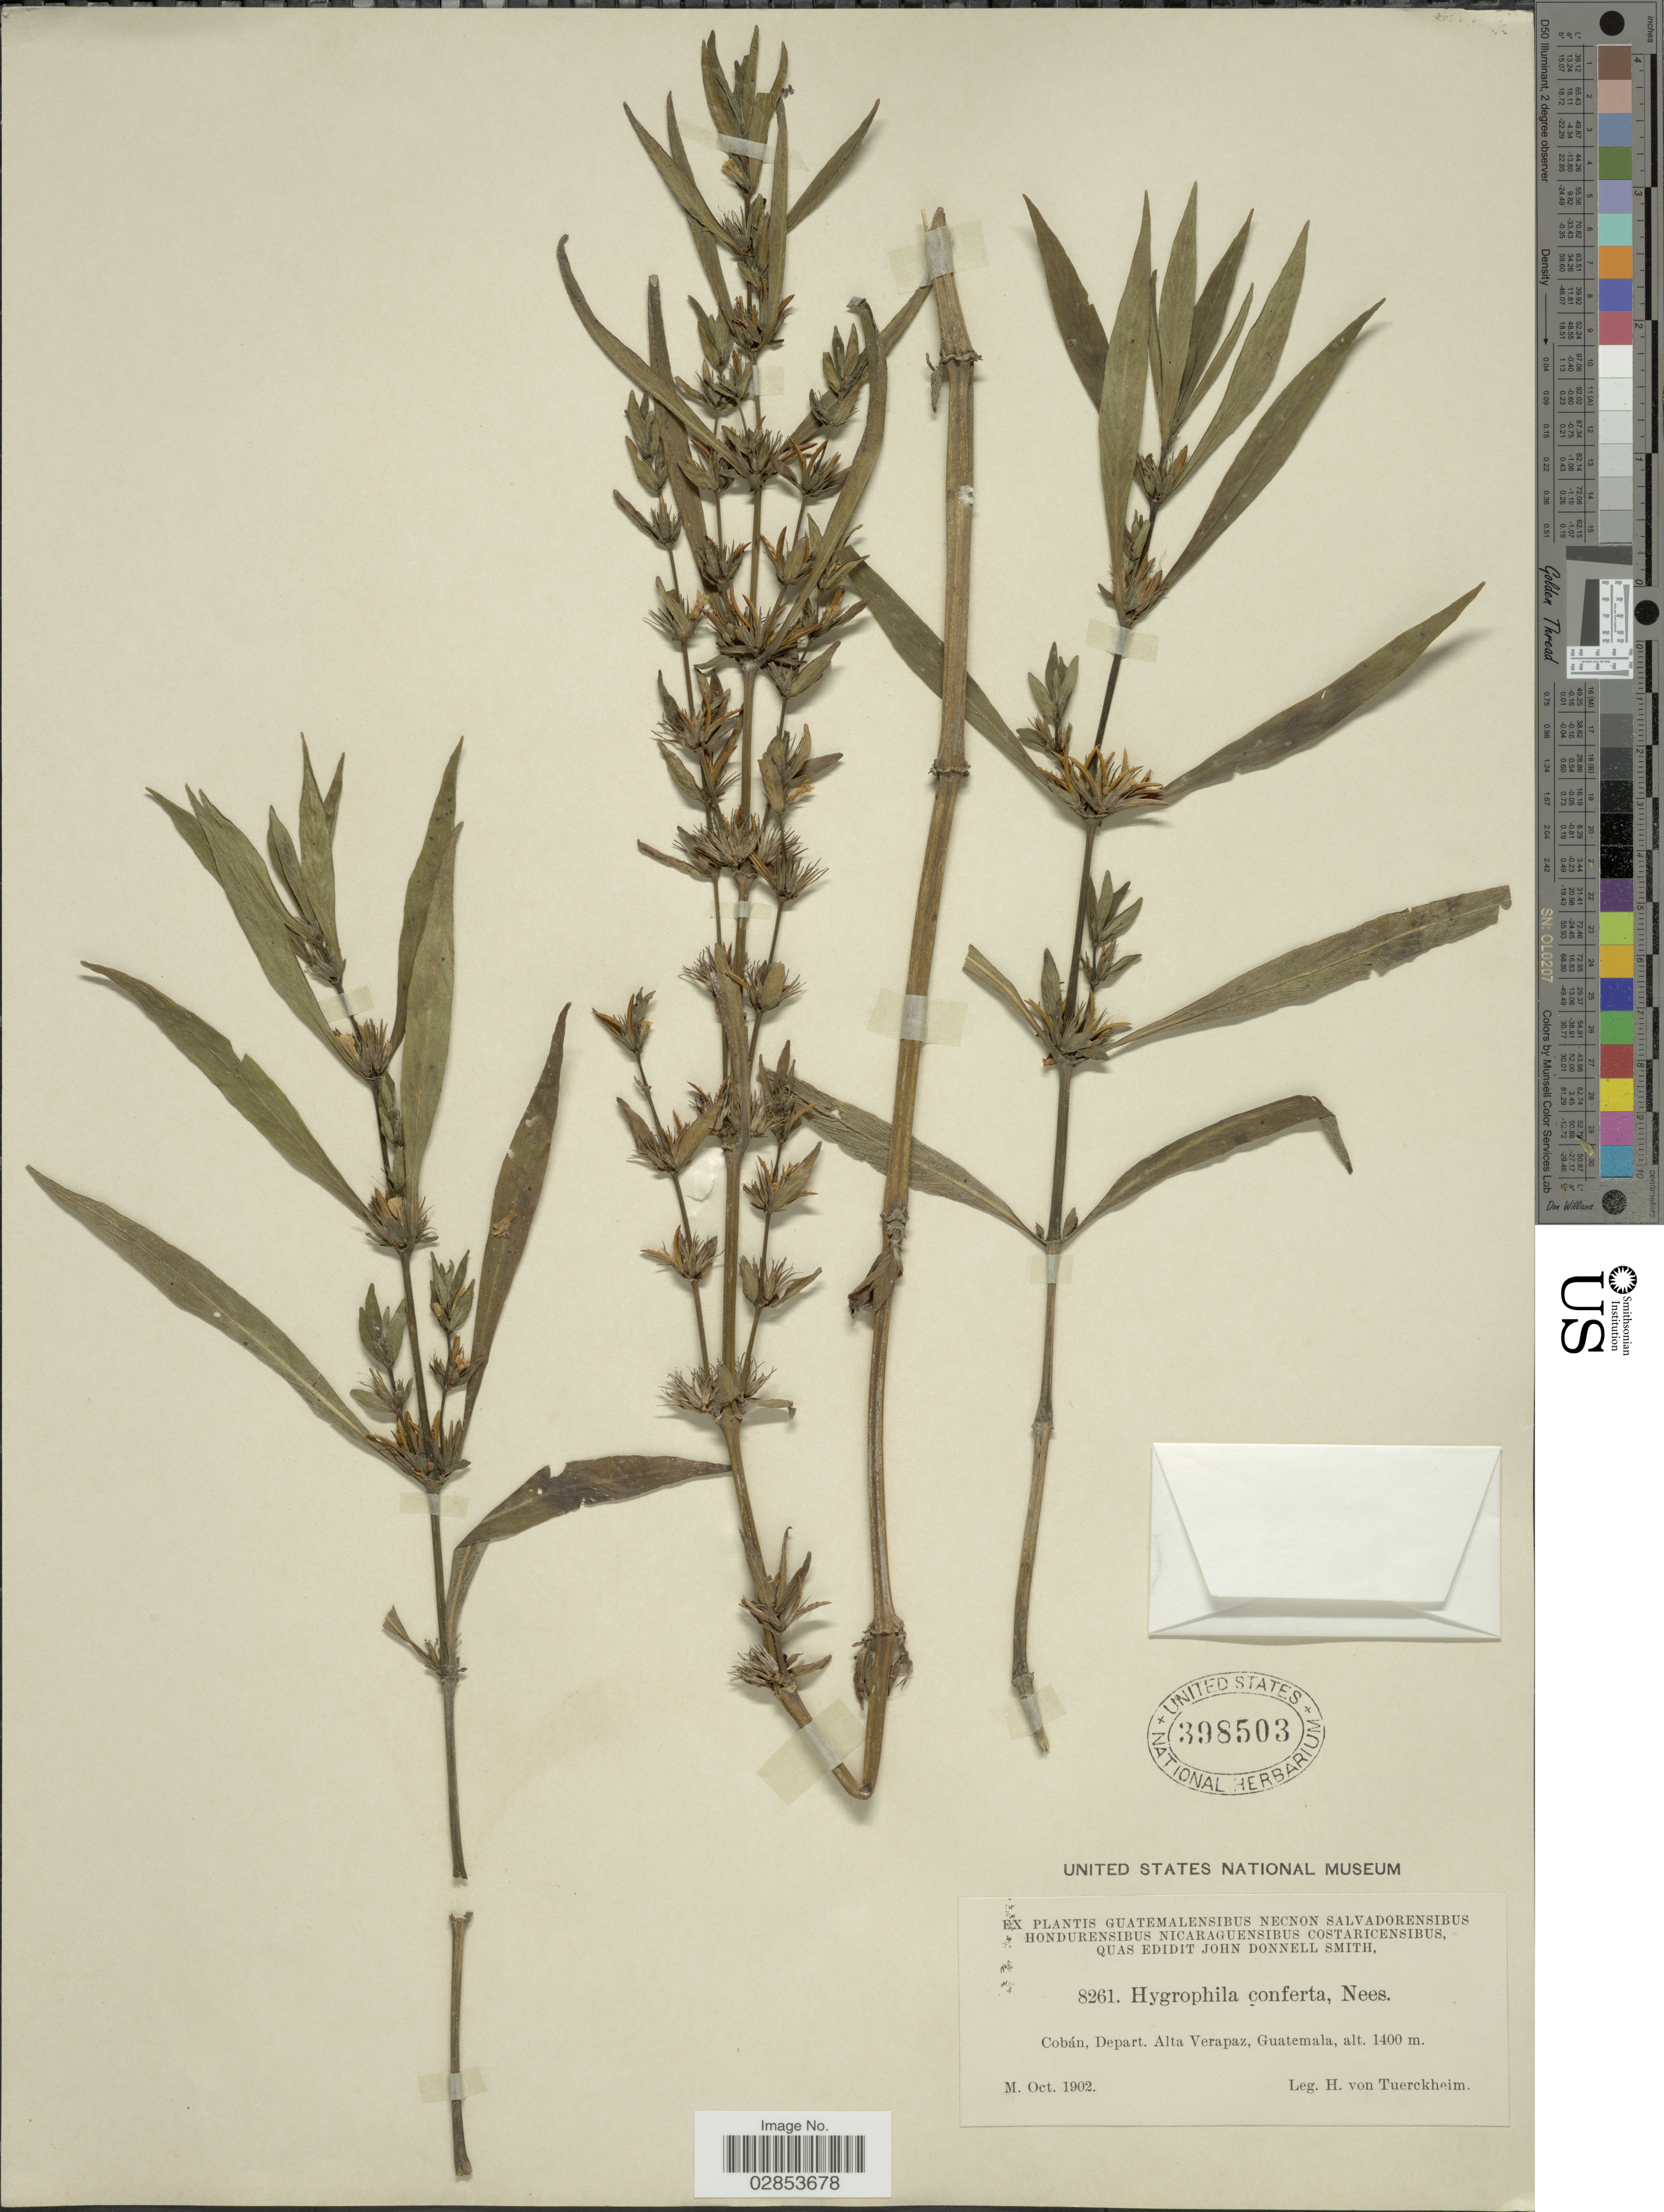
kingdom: Plantae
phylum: Tracheophyta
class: Magnoliopsida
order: Lamiales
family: Acanthaceae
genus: Hygrophila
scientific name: Hygrophila costata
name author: Nees & T. Nees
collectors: H. von Türckheim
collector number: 8261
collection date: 1902-10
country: Guatemala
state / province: Alta Verapaz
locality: Cobán, Depart. Alta Verapaz.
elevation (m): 1400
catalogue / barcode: US 398503